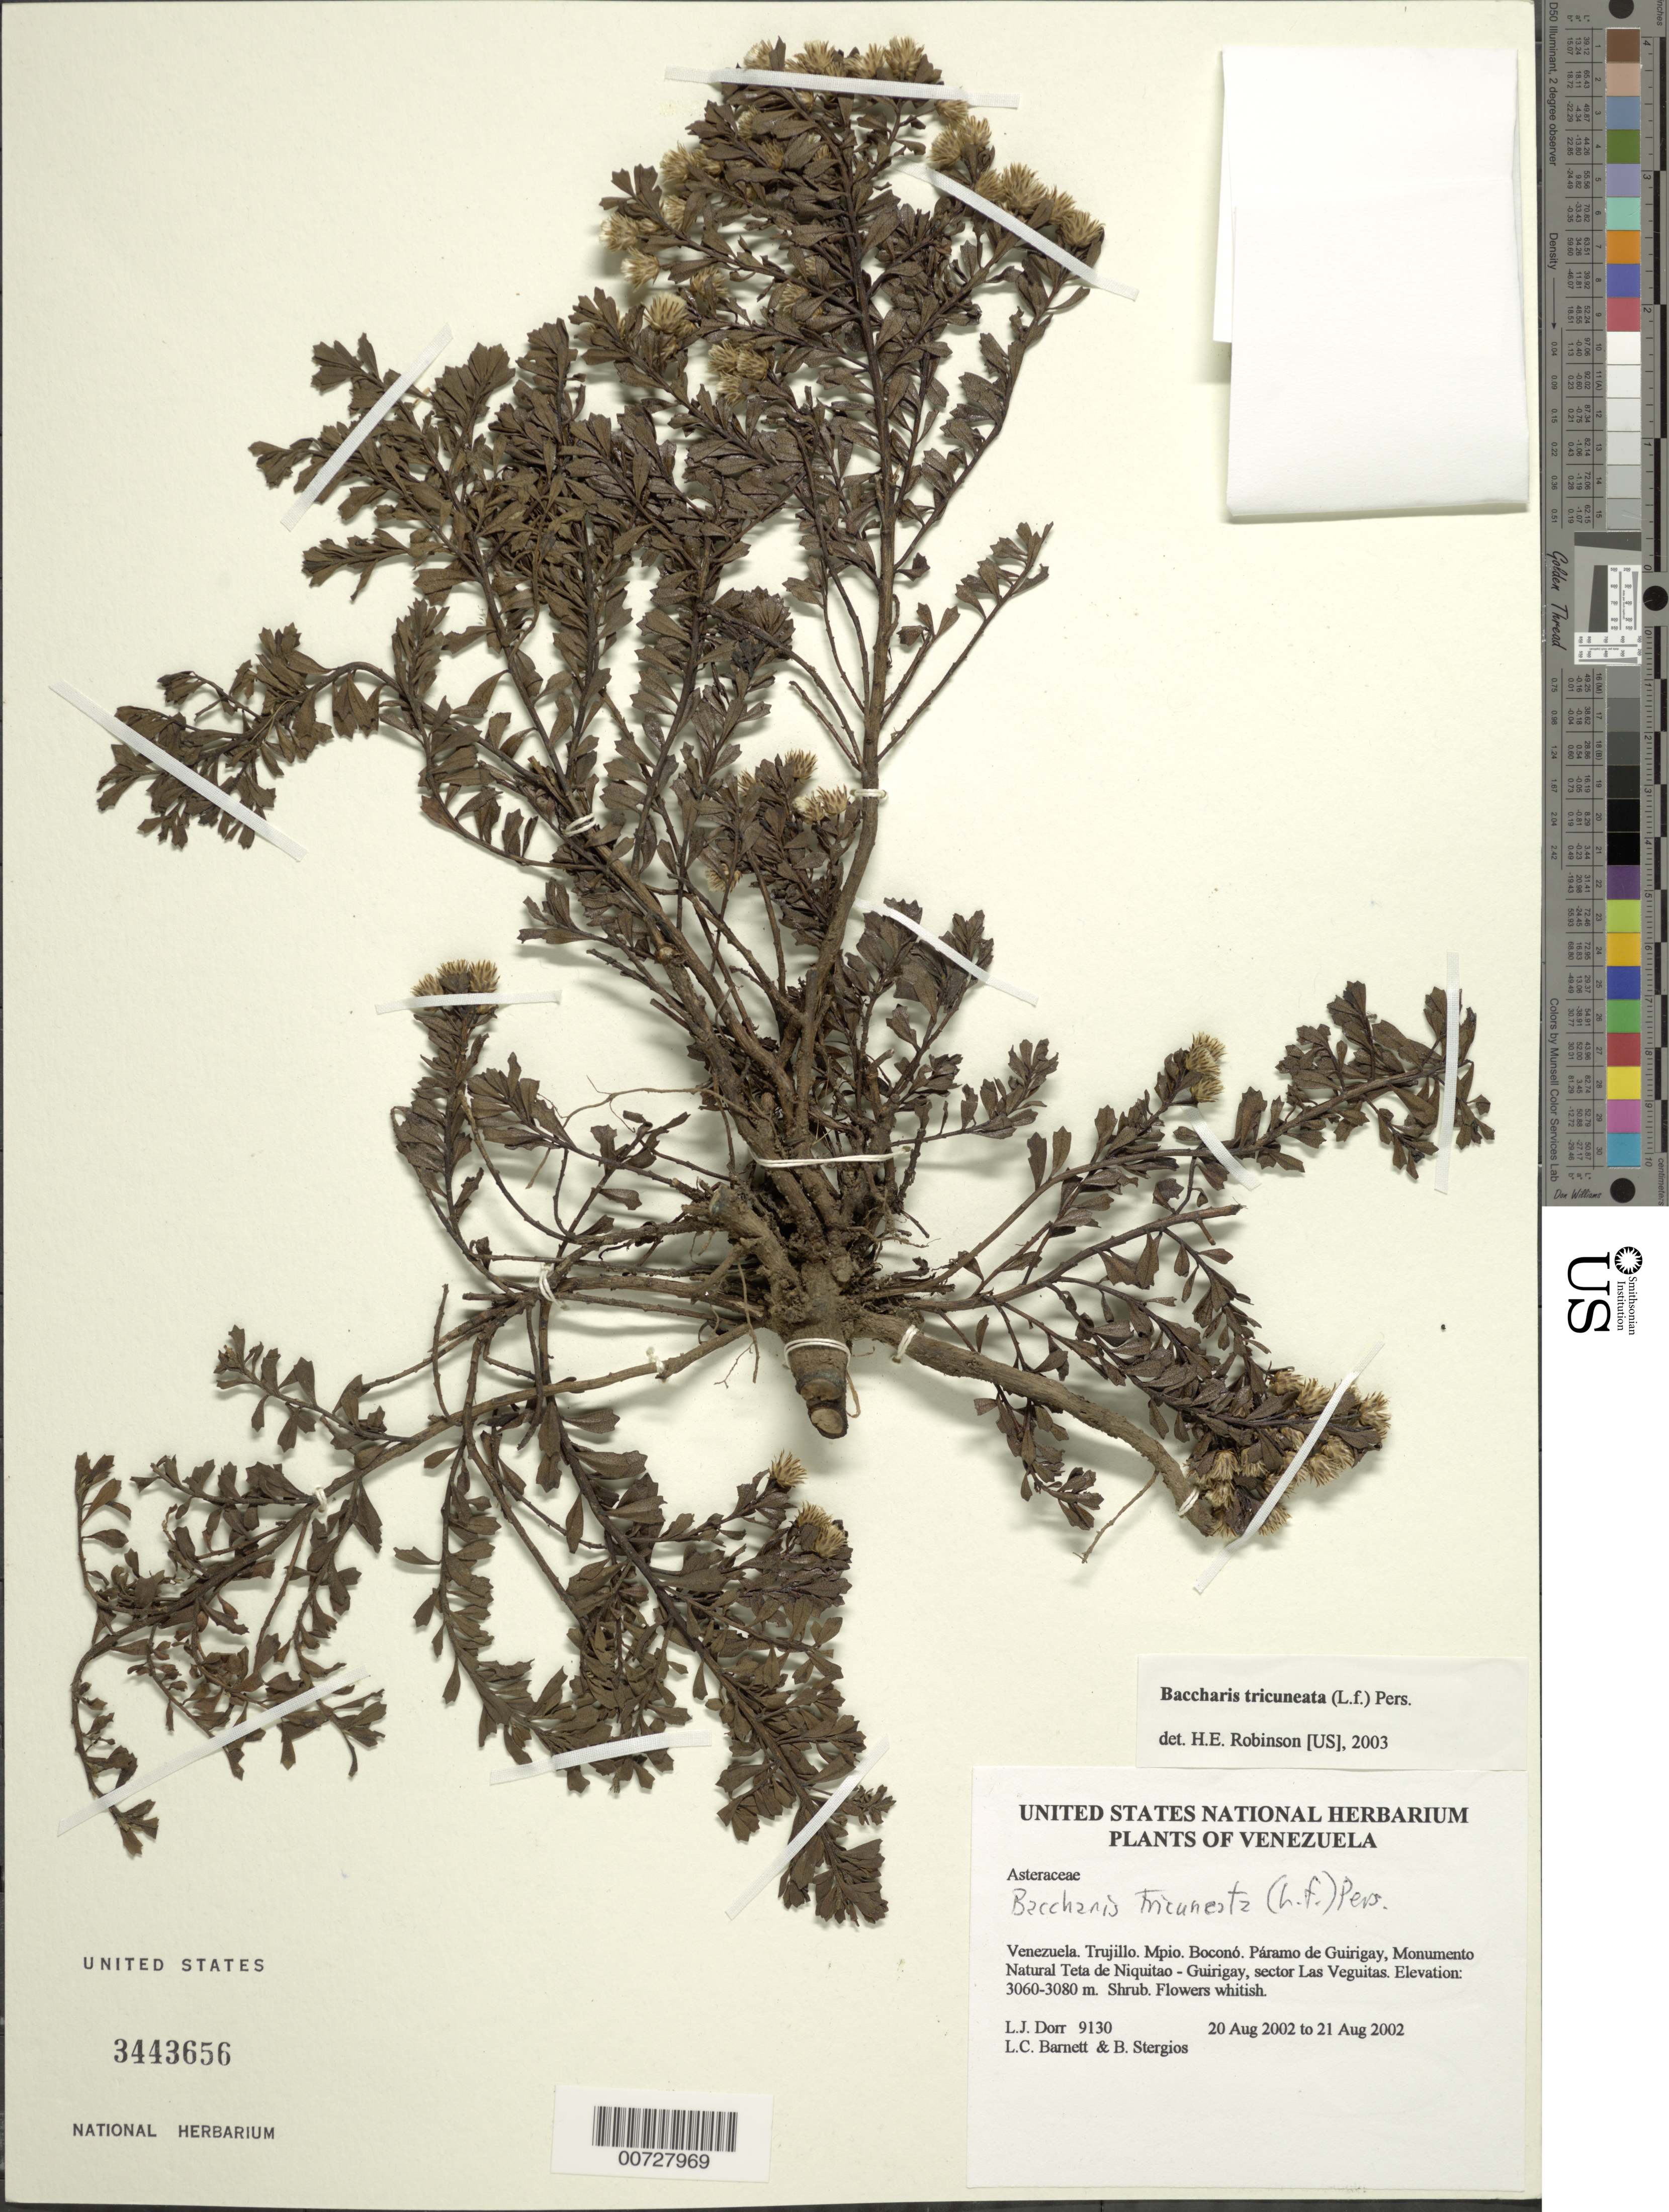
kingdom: Plantae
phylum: Tracheophyta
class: Magnoliopsida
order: Asterales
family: Asteraceae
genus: Baccharis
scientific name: Baccharis tricuneata f. procumbens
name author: Cuatrec.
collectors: L. J. Dorr, L. C. Barnett & B. G. Stergios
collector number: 9130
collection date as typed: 20 Aug 2002 to 21 Aug 2002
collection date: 2002-08-20/2002-08-21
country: Venezuela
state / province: Trujillo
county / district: Boconó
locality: Páramo de Guirigay, Monumento Natural Teta de Niquitao - Guirigay, sector Las Veguitas.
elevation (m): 3060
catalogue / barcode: US 3443656